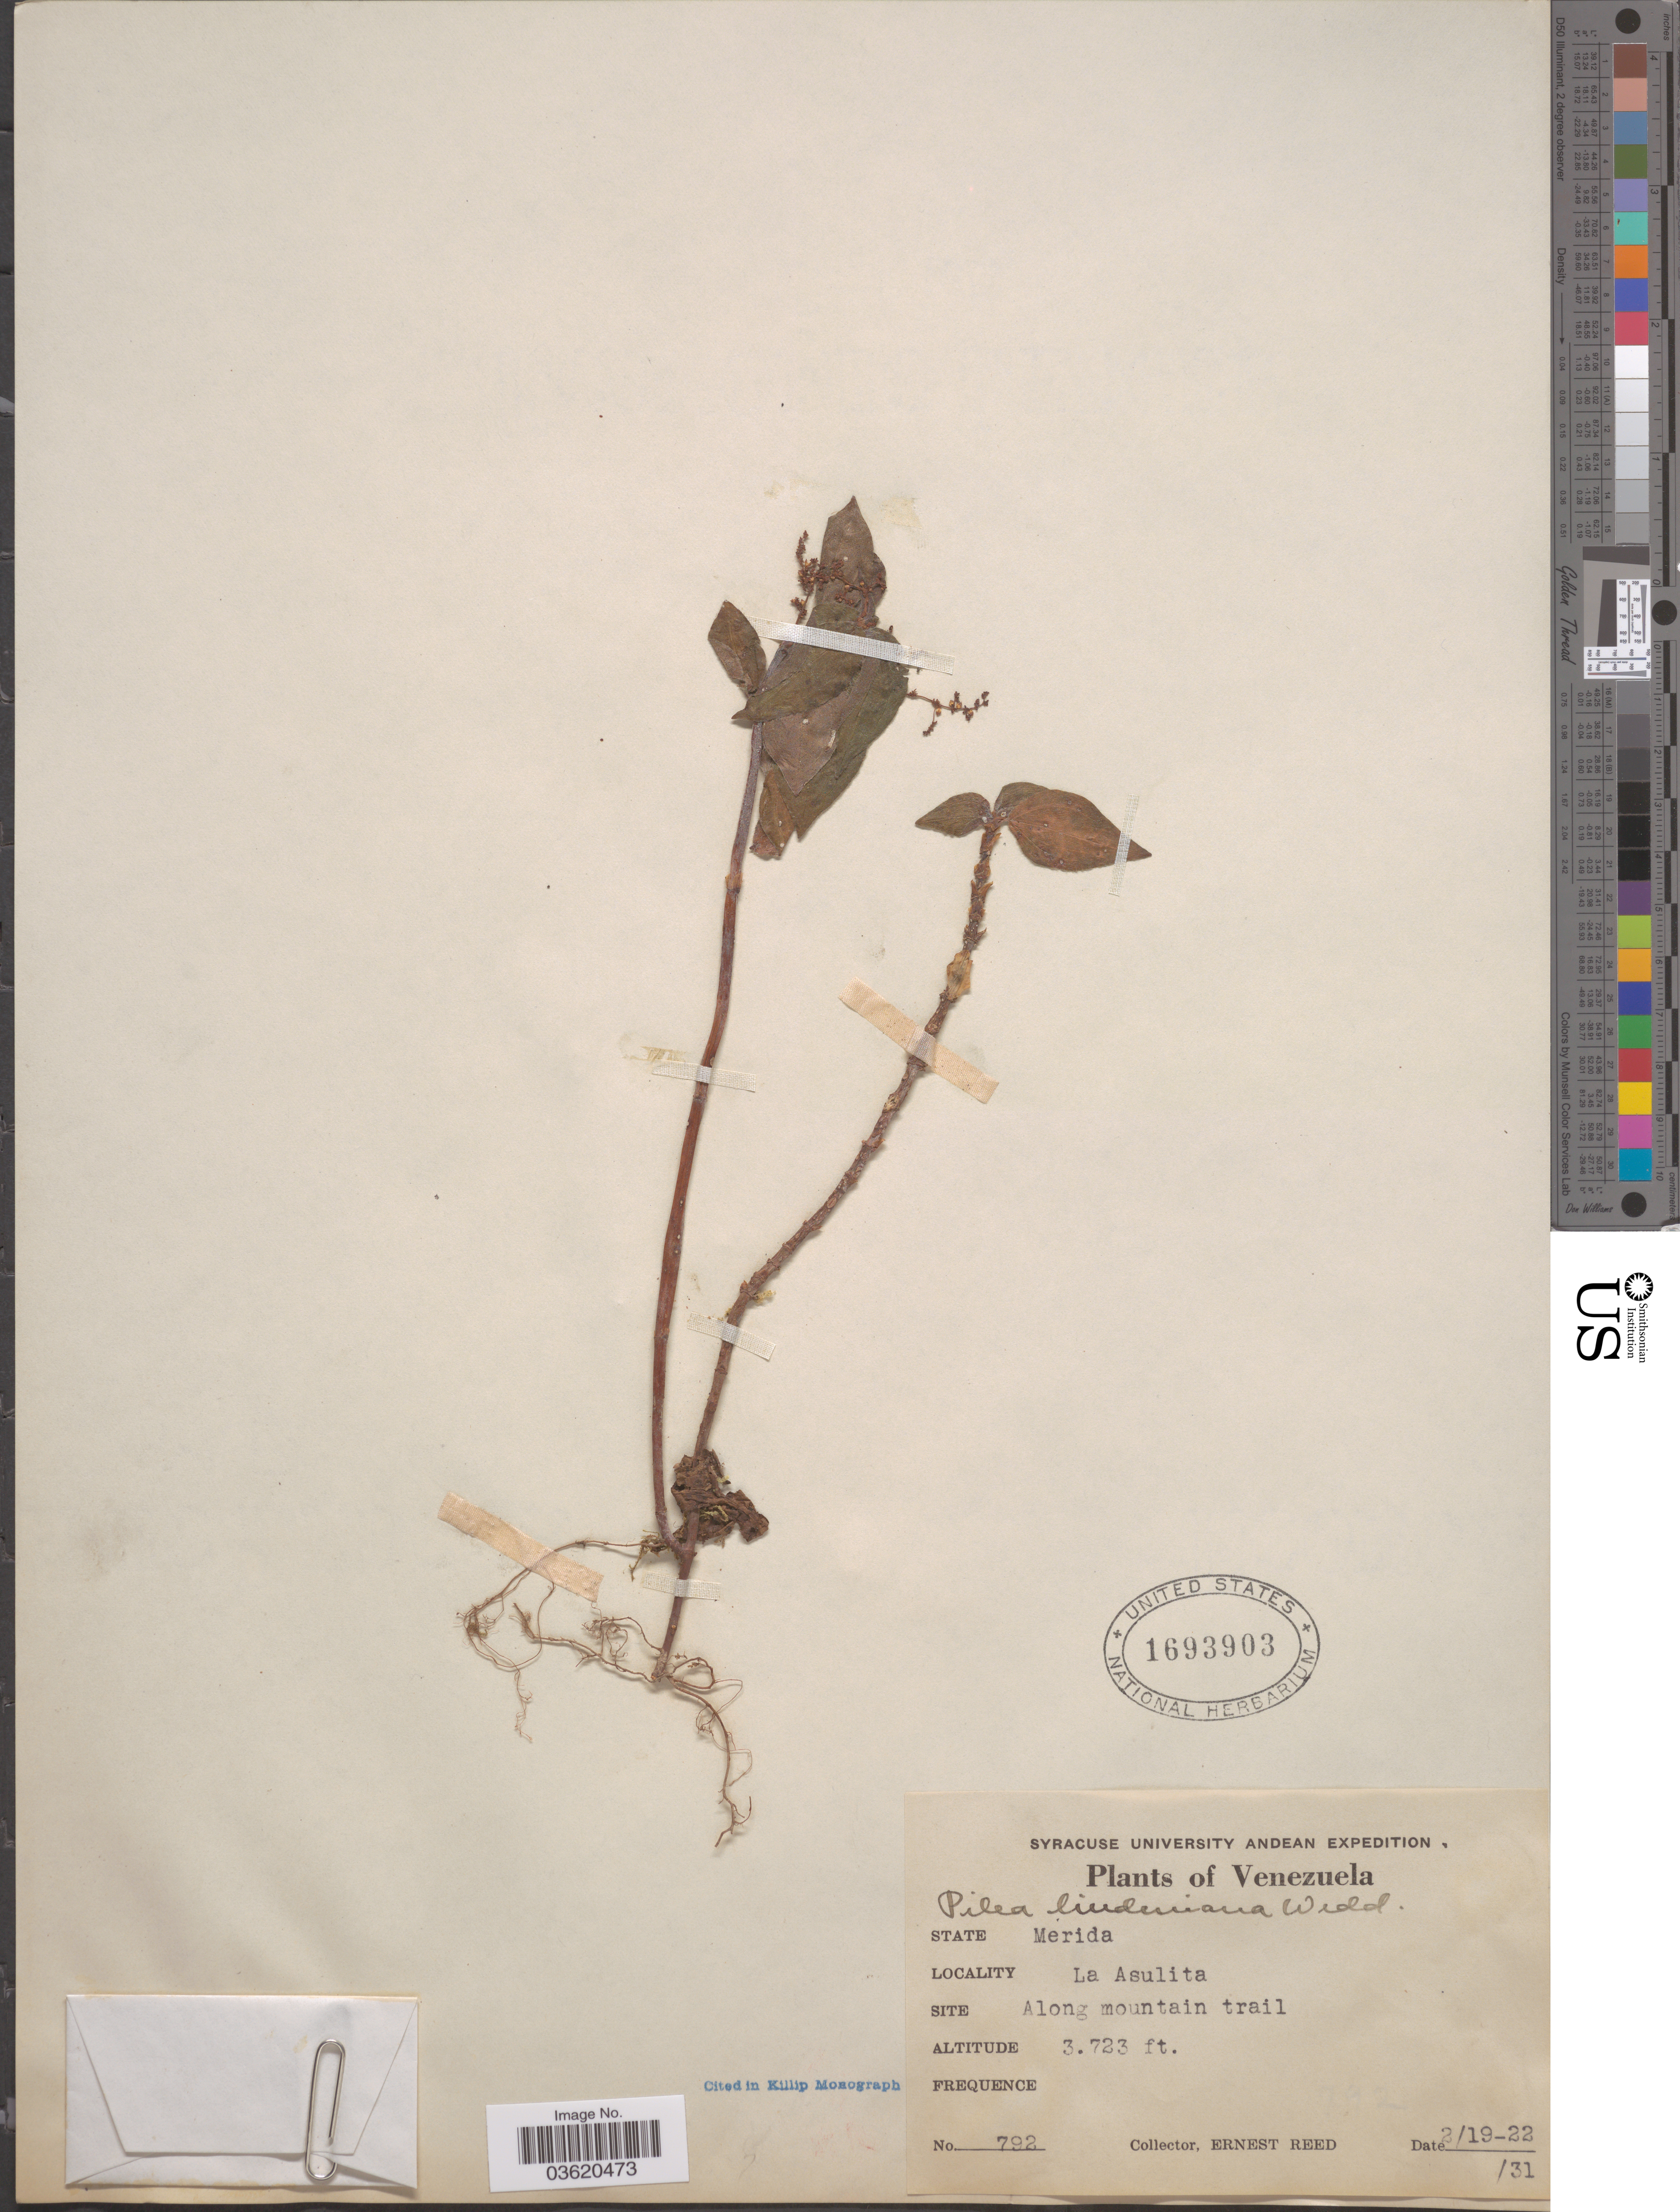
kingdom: Plantae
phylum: Tracheophyta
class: Magnoliopsida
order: Rosales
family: Urticaceae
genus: Pilea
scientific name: Pilea lindeniana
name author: Wedd.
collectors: E. Reed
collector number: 792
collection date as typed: Transcribed d/m/y: 19/2/31 to 22/2/31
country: Venezuela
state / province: Merida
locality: La Asulita. Along mountain trail.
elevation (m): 1135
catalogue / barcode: US 1693903